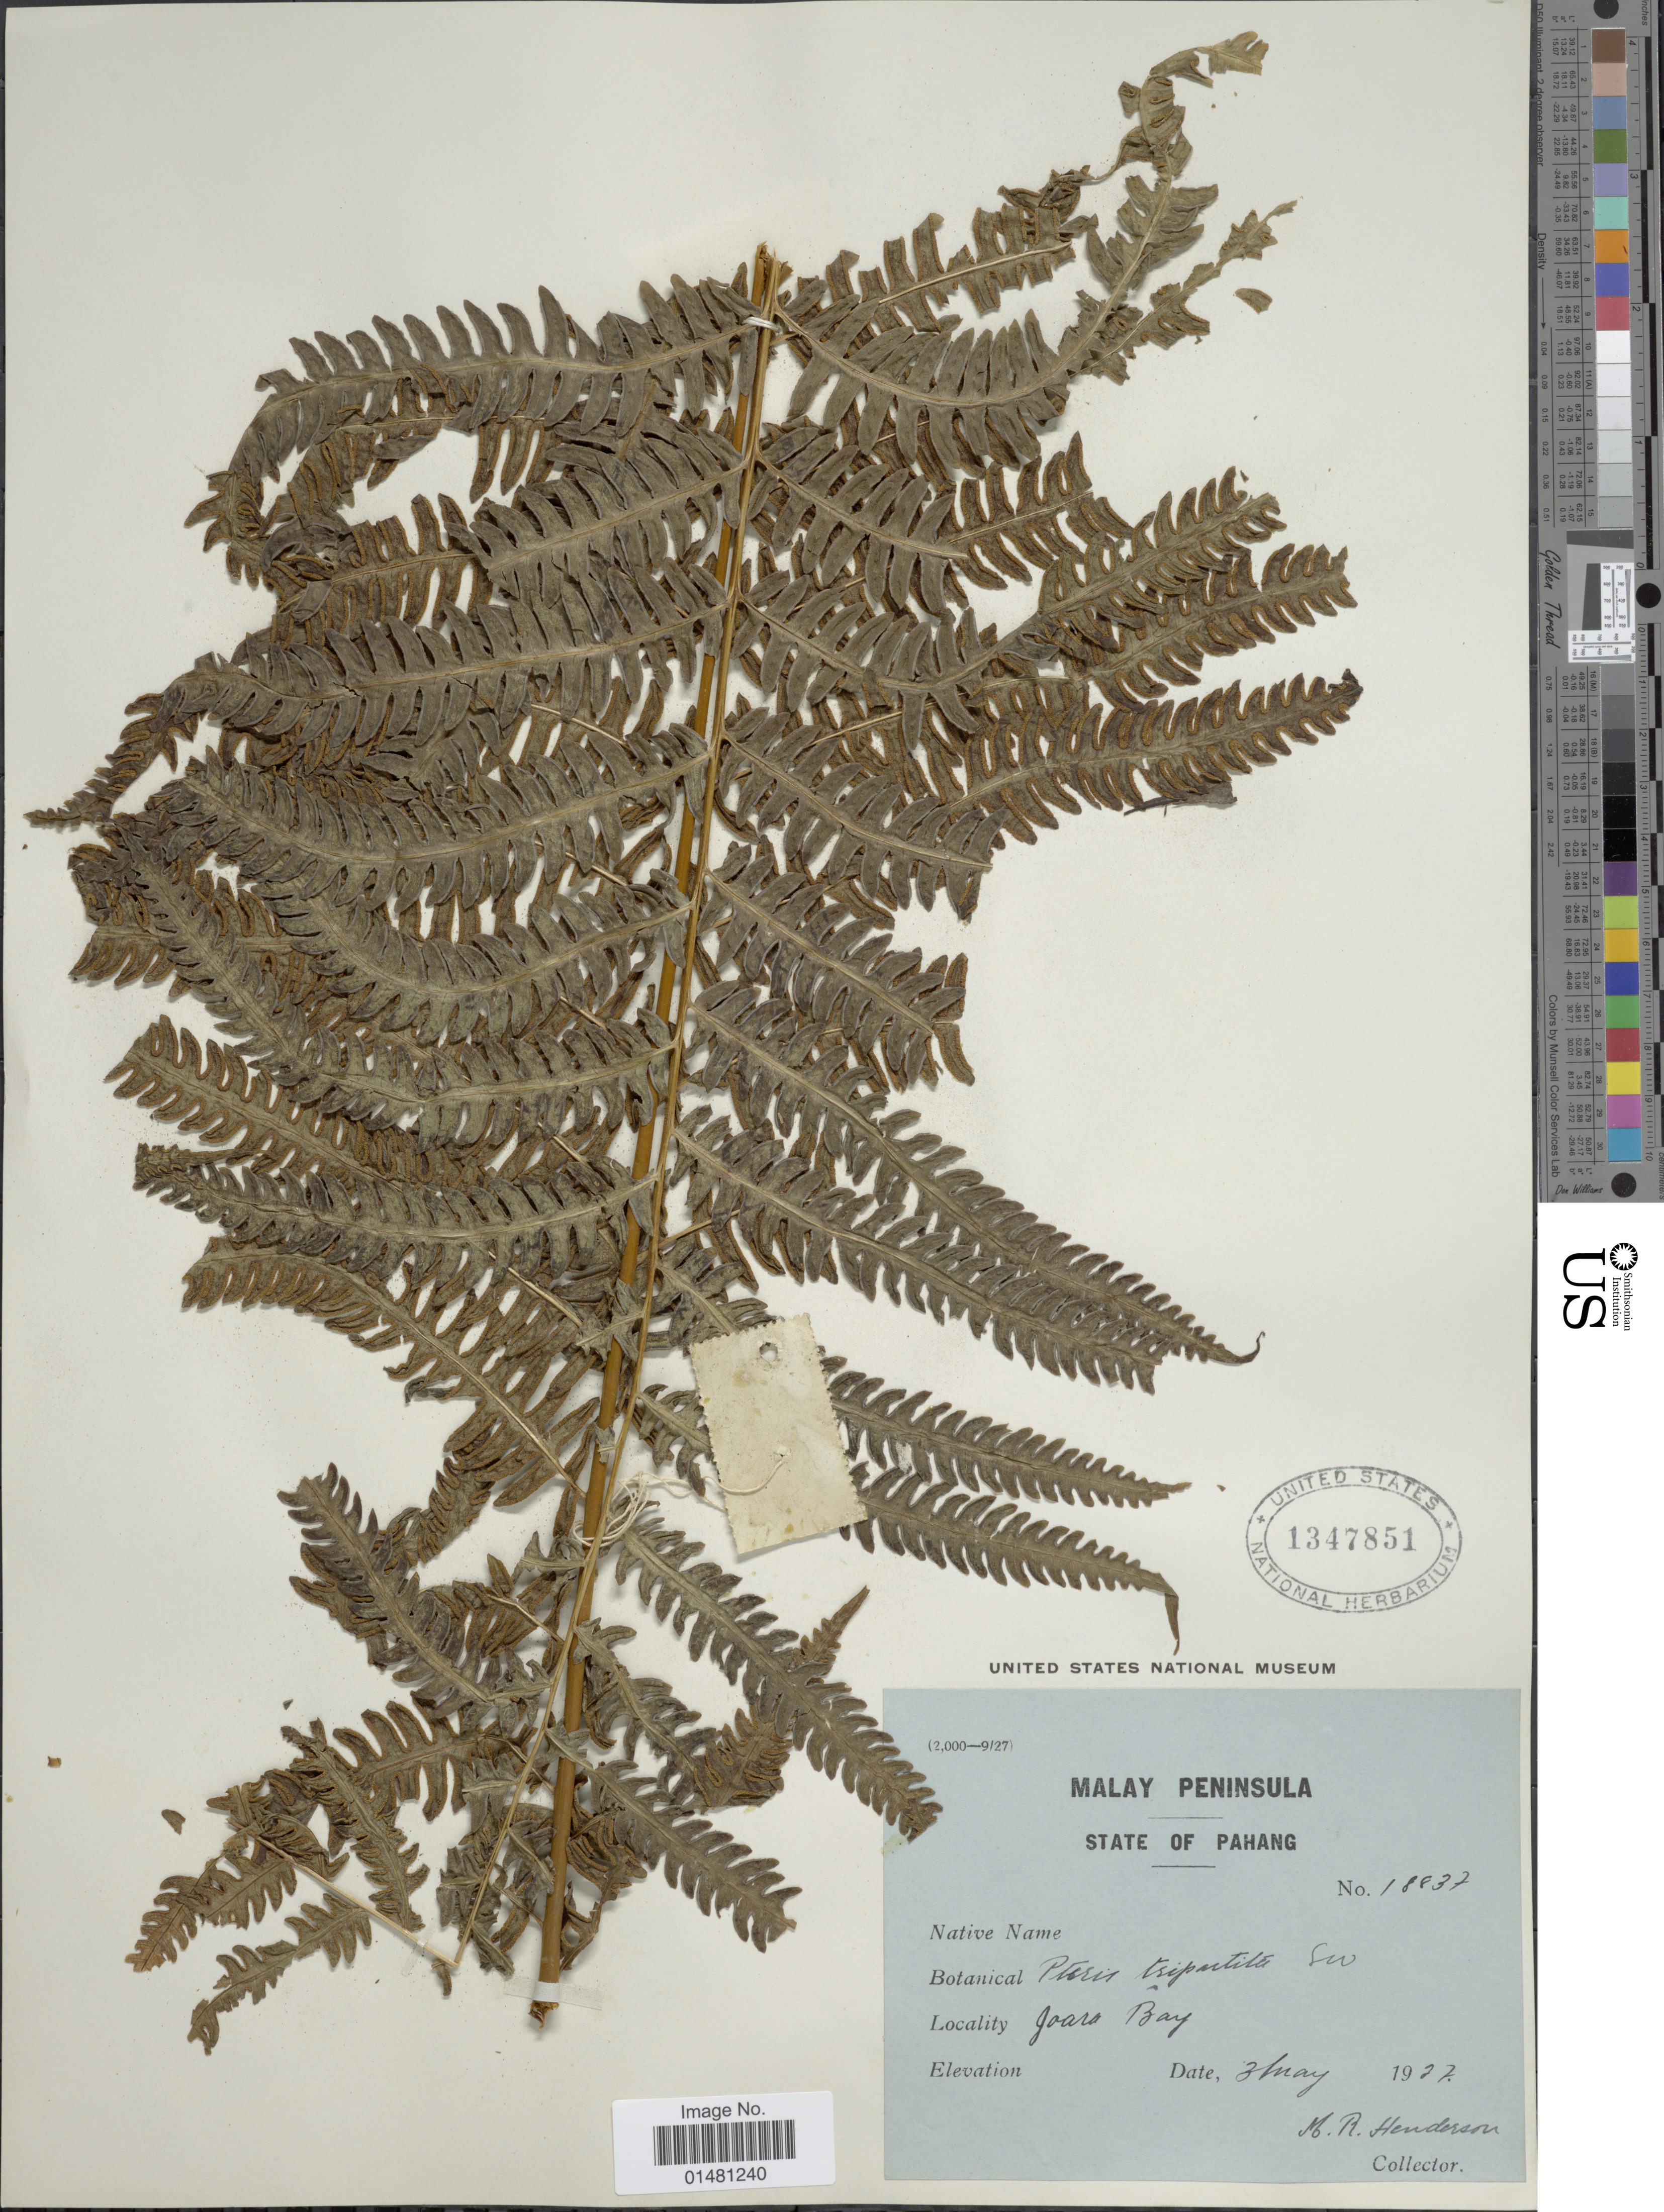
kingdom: Plantae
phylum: Tracheophyta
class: Polypodiopsida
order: Polypodiales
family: Pteridaceae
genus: Pteris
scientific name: Pteris tripartita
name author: Sw.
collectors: M. Henderson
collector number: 18837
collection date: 1927-05-03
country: Malaysia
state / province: Pahang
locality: Malay Peninsula, Joara Bay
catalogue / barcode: US 1347851